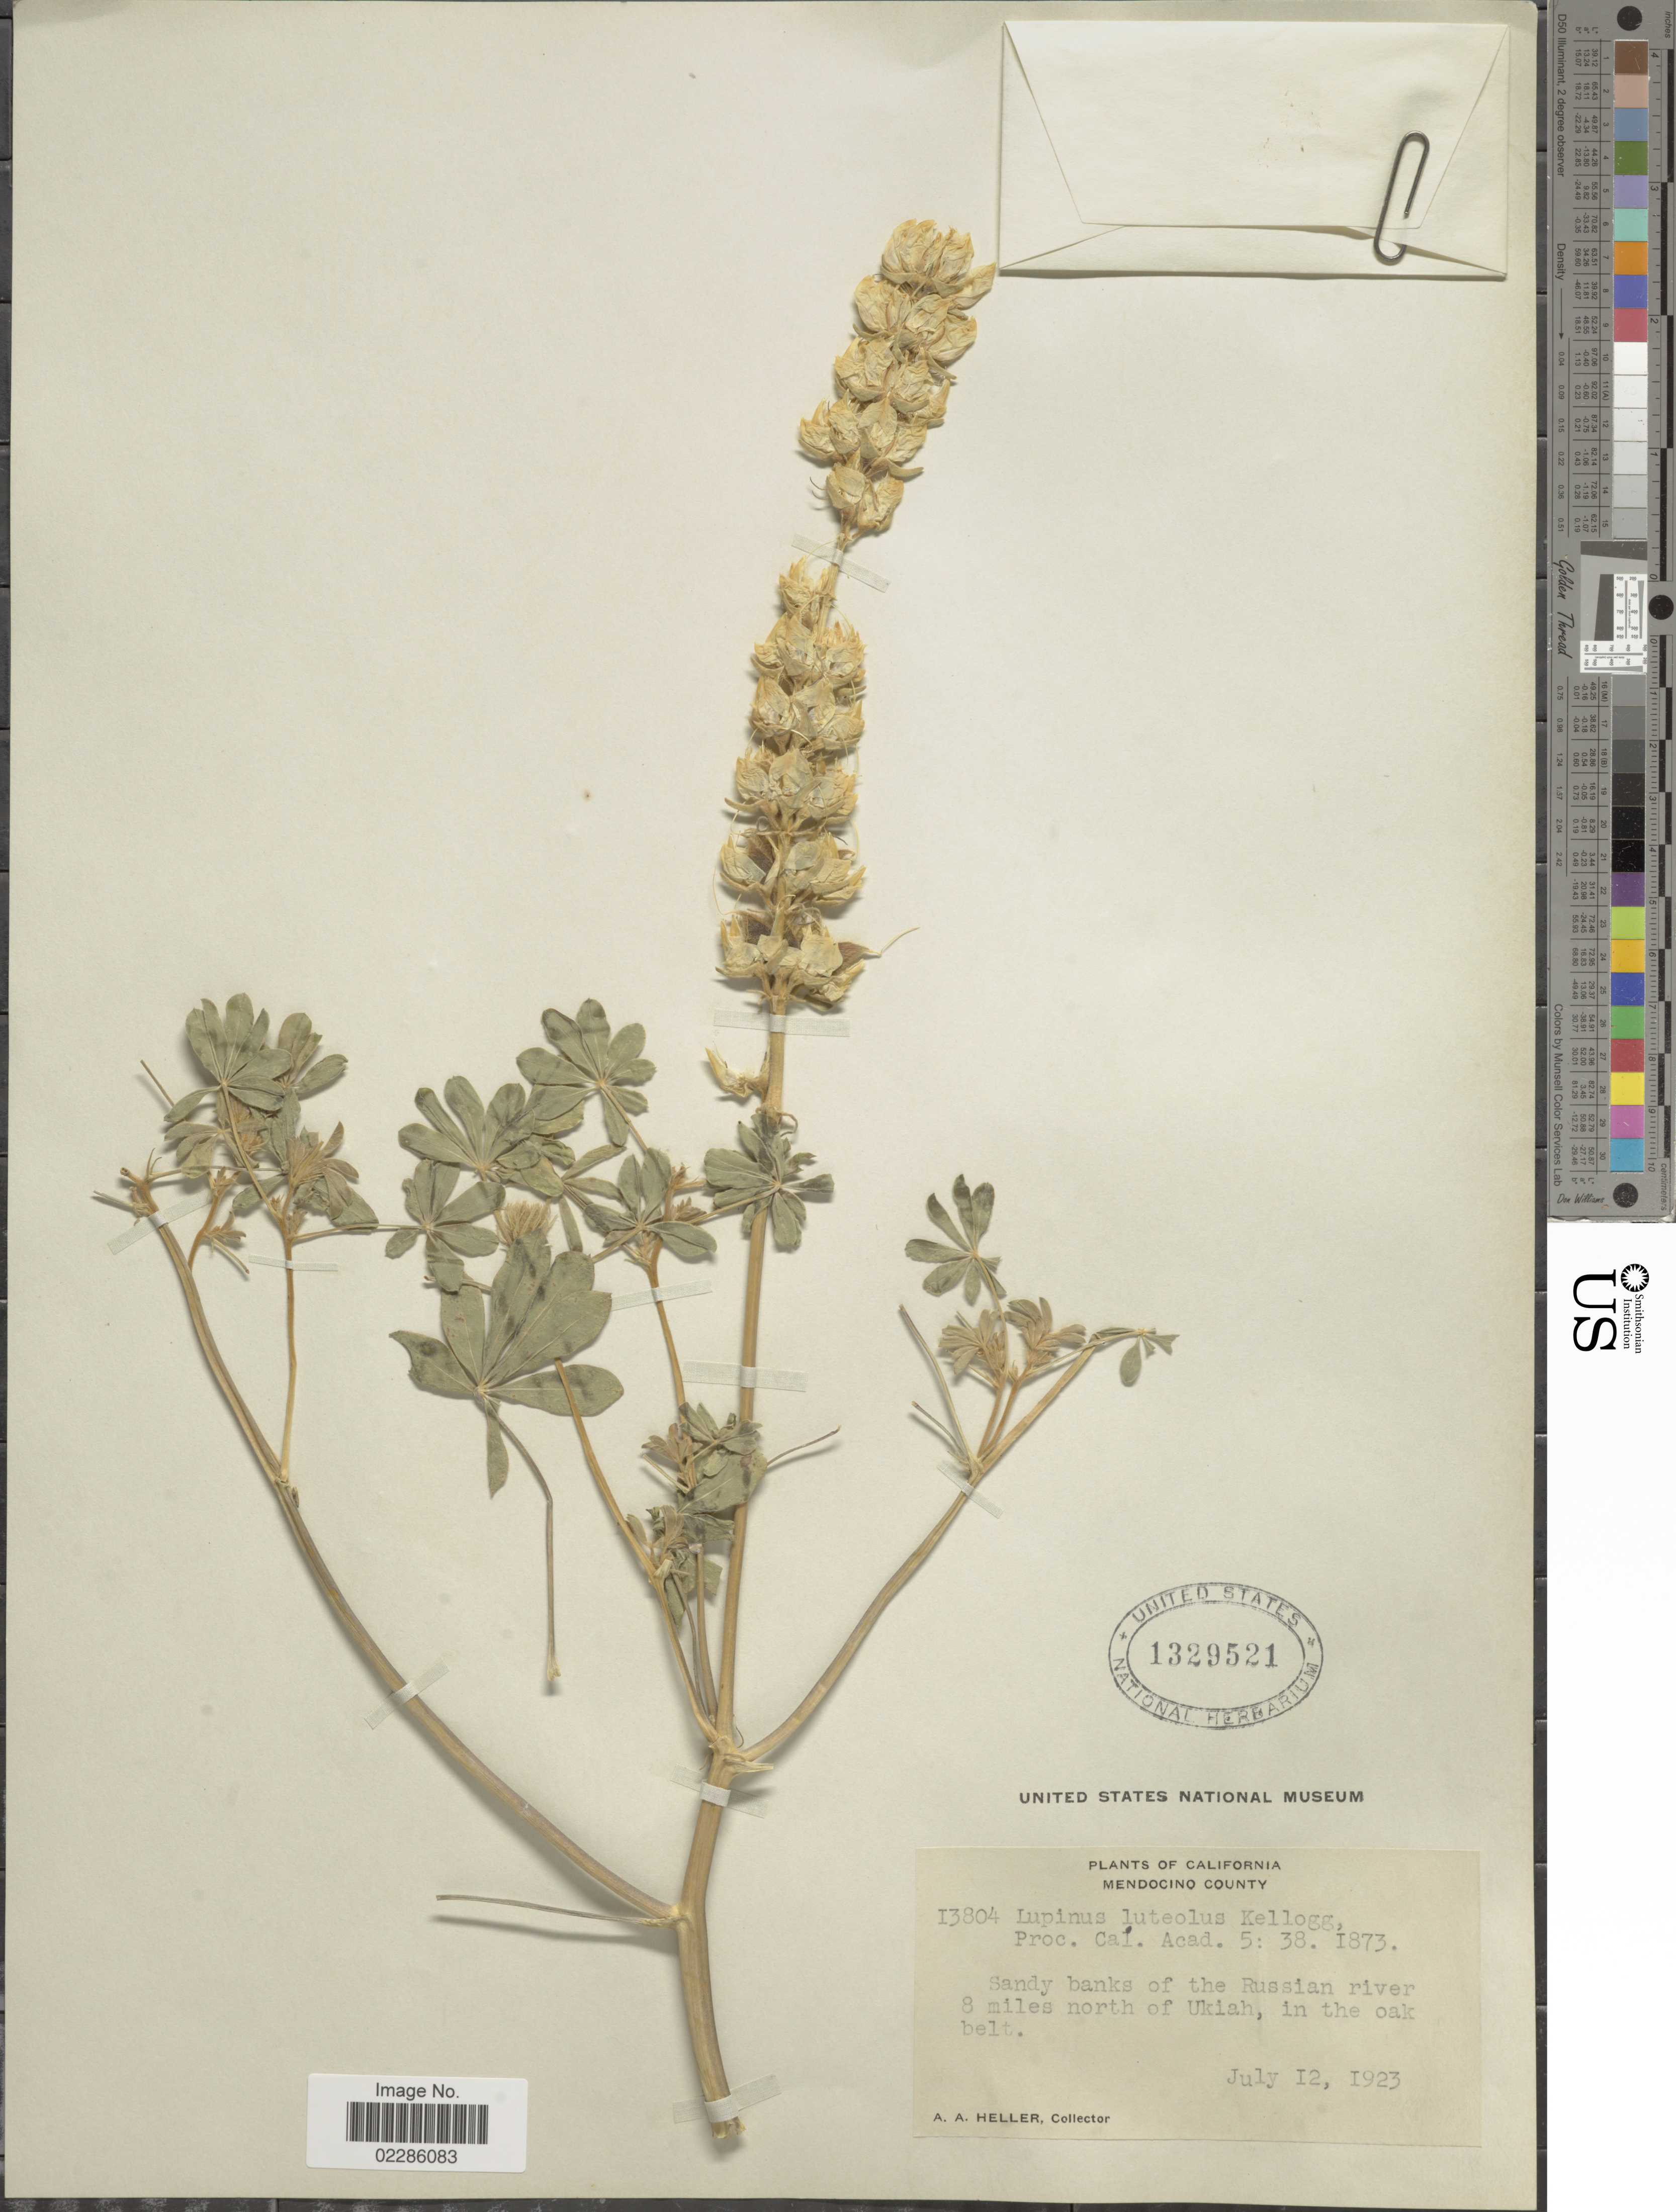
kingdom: Plantae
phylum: Tracheophyta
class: Magnoliopsida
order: Fabales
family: Fabaceae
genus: Lupinus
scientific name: Lupinus luteolus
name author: Kellogg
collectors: A. A. Heller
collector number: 13804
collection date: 1923-07-12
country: United States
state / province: California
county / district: Mendocino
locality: Mendocino County, Sandy banks of the Russian river 8 miles north of Ukiah, in the oak belt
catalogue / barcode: US 1329521